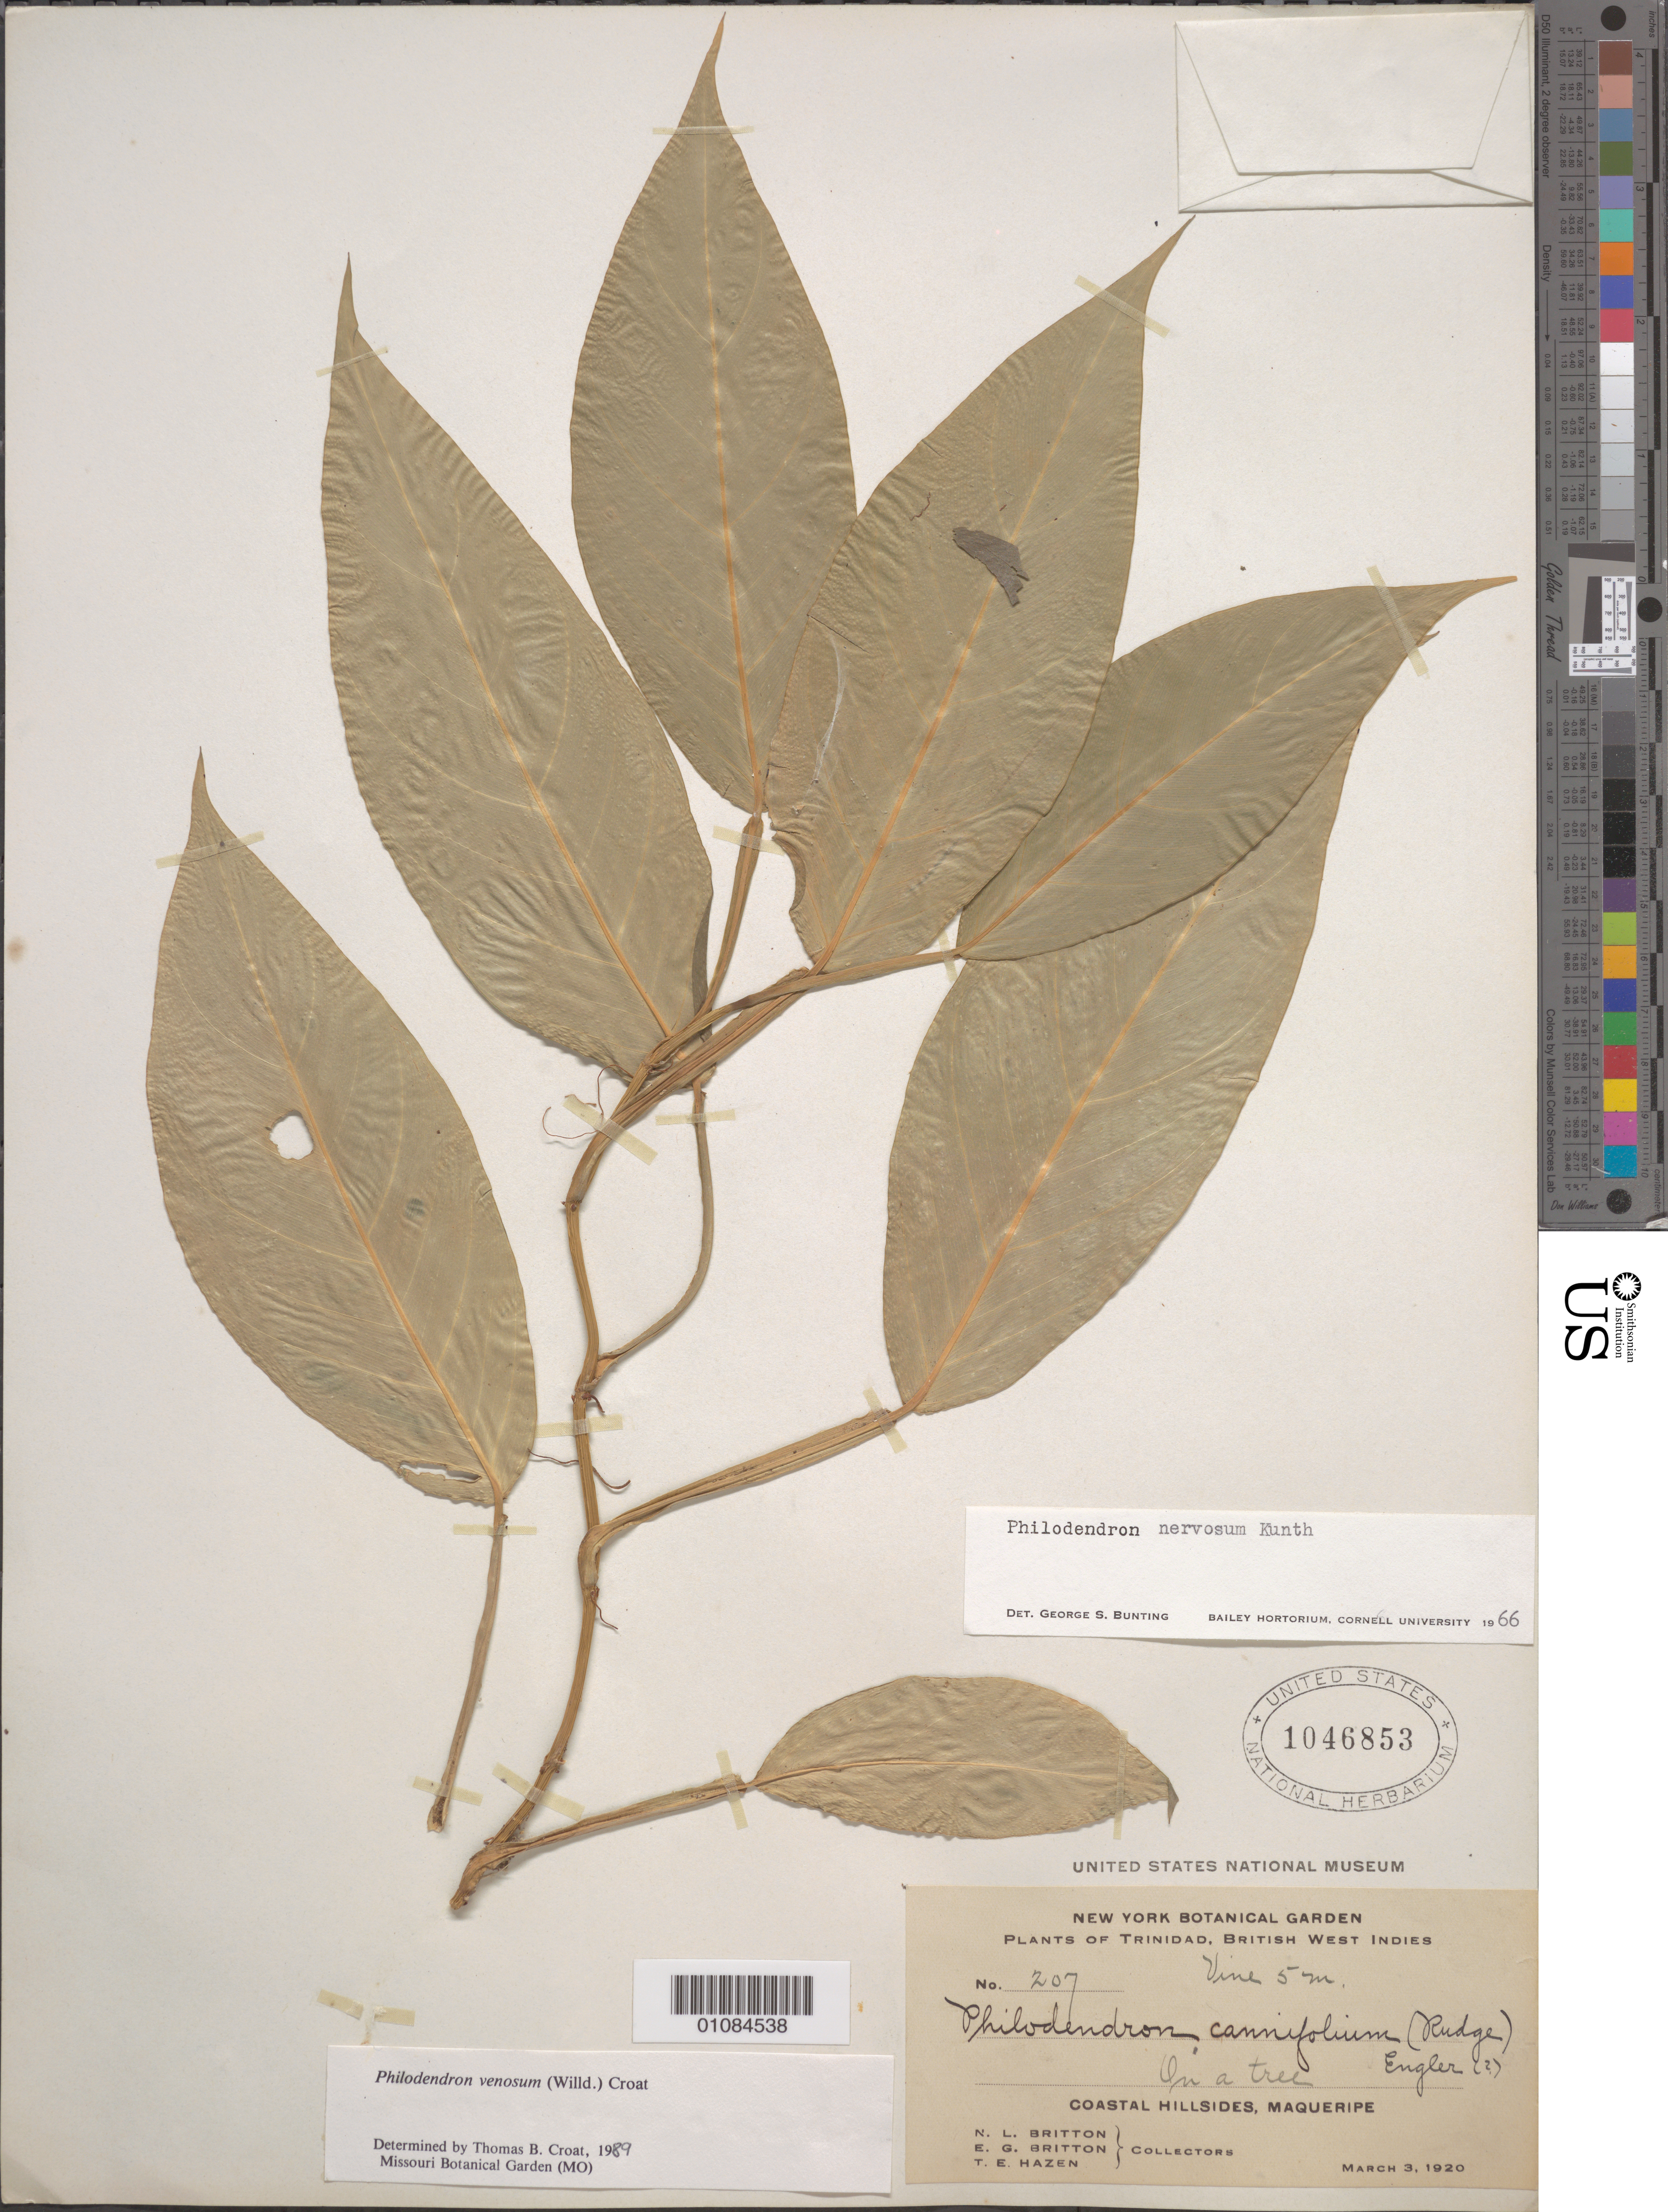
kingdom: Plantae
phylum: Tracheophyta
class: Liliopsida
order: Alismatales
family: Araceae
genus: Philodendron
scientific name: Philodendron venosum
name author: (Willd. ex Schult. & Schult. f.) Croat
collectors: N. Britton, E. G. Britton & T. E. Hazen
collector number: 207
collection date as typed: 03 Mar 1920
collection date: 1920-03-03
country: Trinidad and Tobago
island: Trinidad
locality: Maqueripe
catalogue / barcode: US 1046853